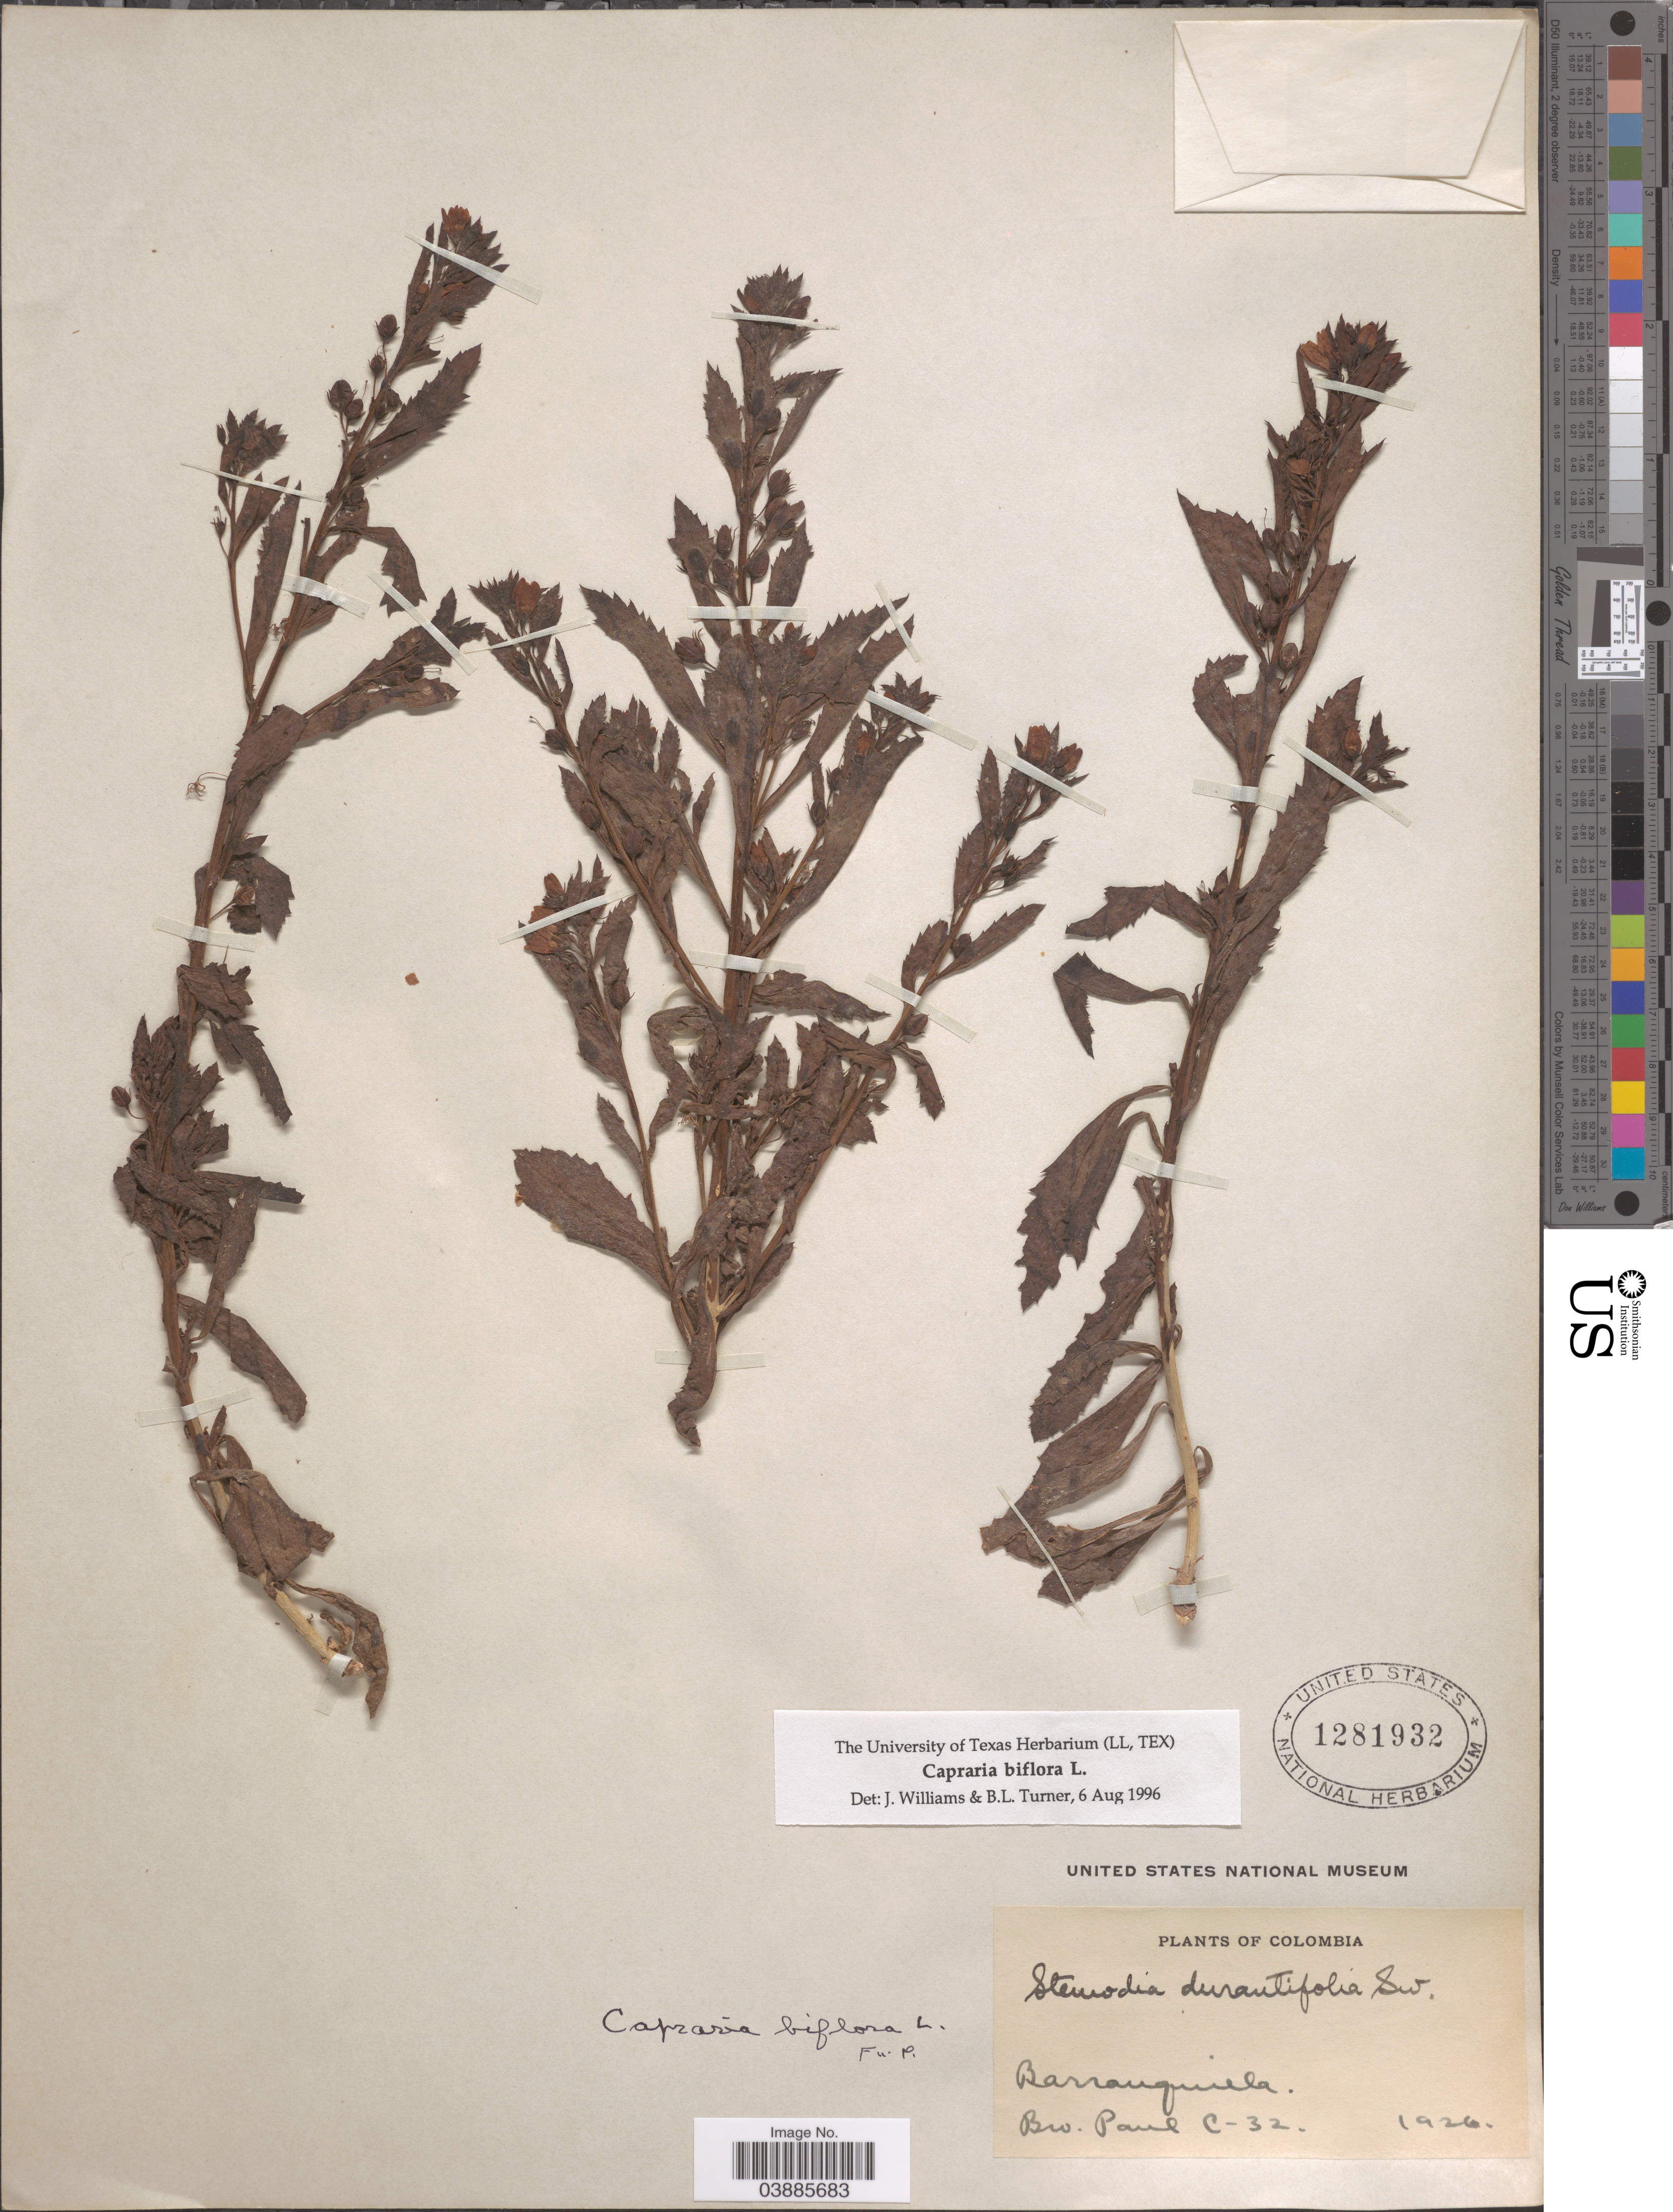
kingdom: Plantae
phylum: Tracheophyta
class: Magnoliopsida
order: Lamiales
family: Scrophulariaceae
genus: Capraria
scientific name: Capraria biflora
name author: L.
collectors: B. Paul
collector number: C-32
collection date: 1926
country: Colombia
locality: Barranquilla.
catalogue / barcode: US 1281932